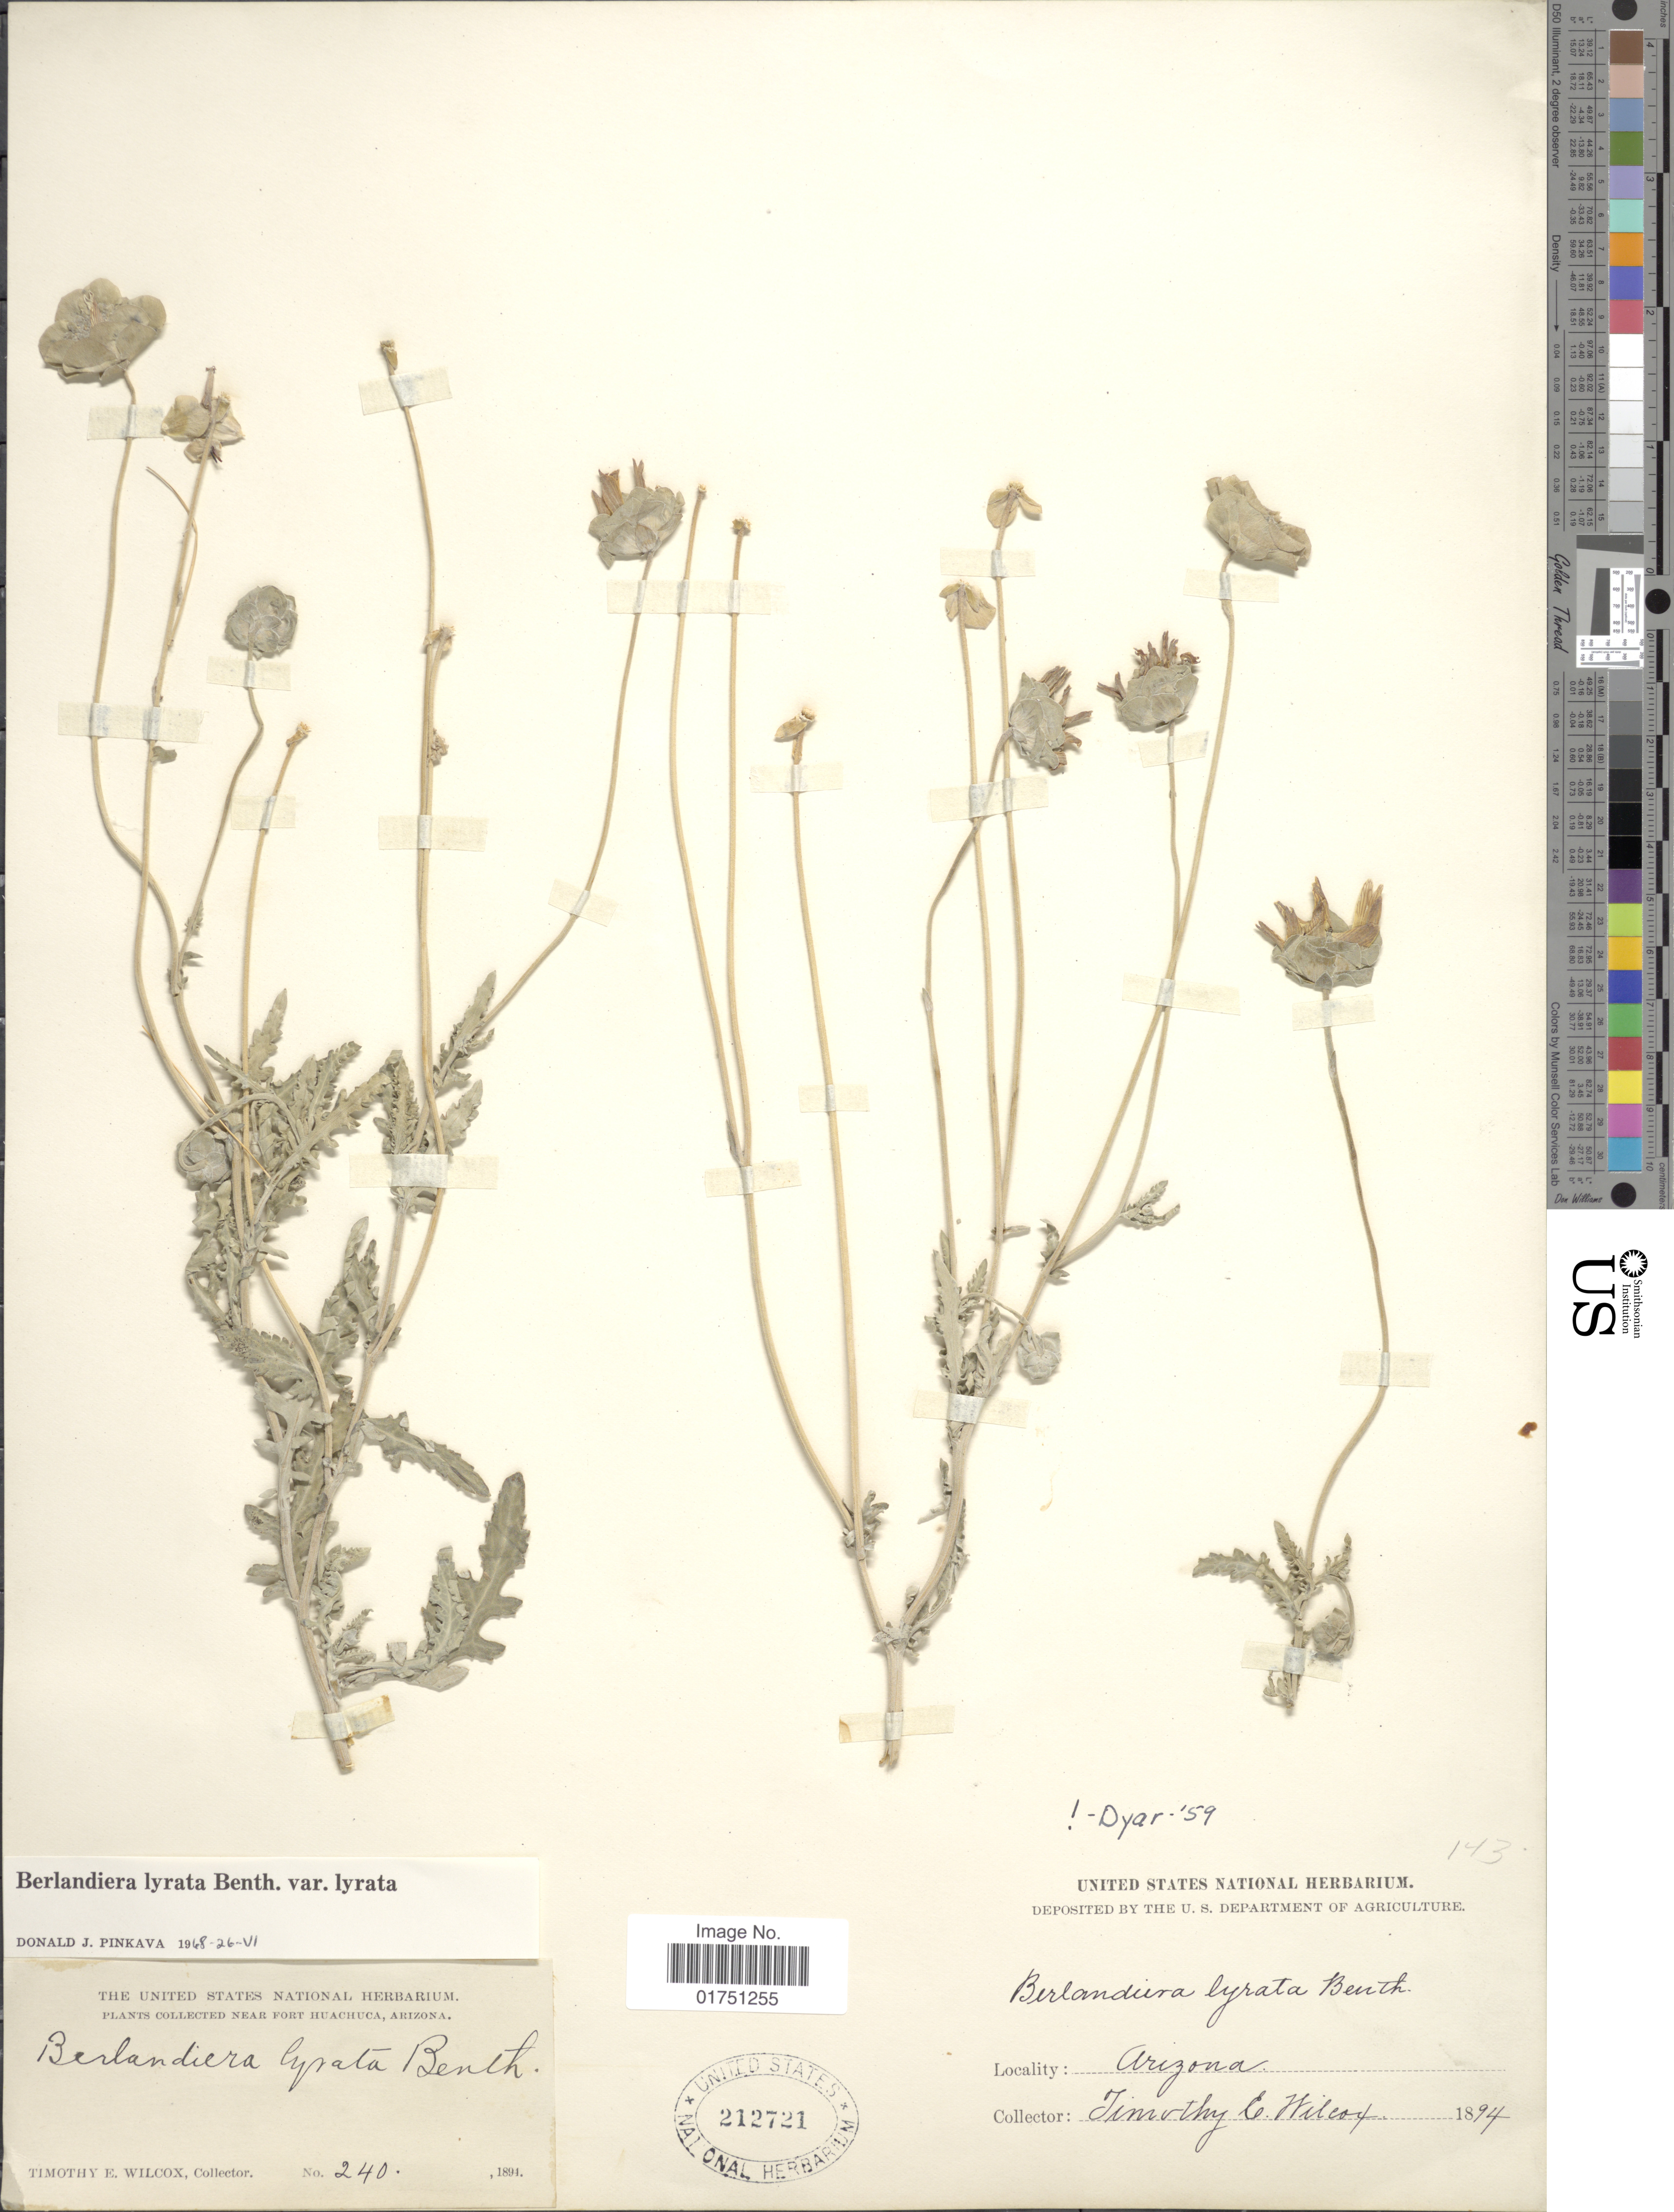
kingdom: Plantae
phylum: Tracheophyta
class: Magnoliopsida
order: Asterales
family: Asteraceae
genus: Berlandiera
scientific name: Berlandiera lyrata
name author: Benth.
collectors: T. E. Wilcox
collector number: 240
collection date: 1894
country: United States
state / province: Arizona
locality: Near Fort Huachuca, Arizona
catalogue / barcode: US 212721